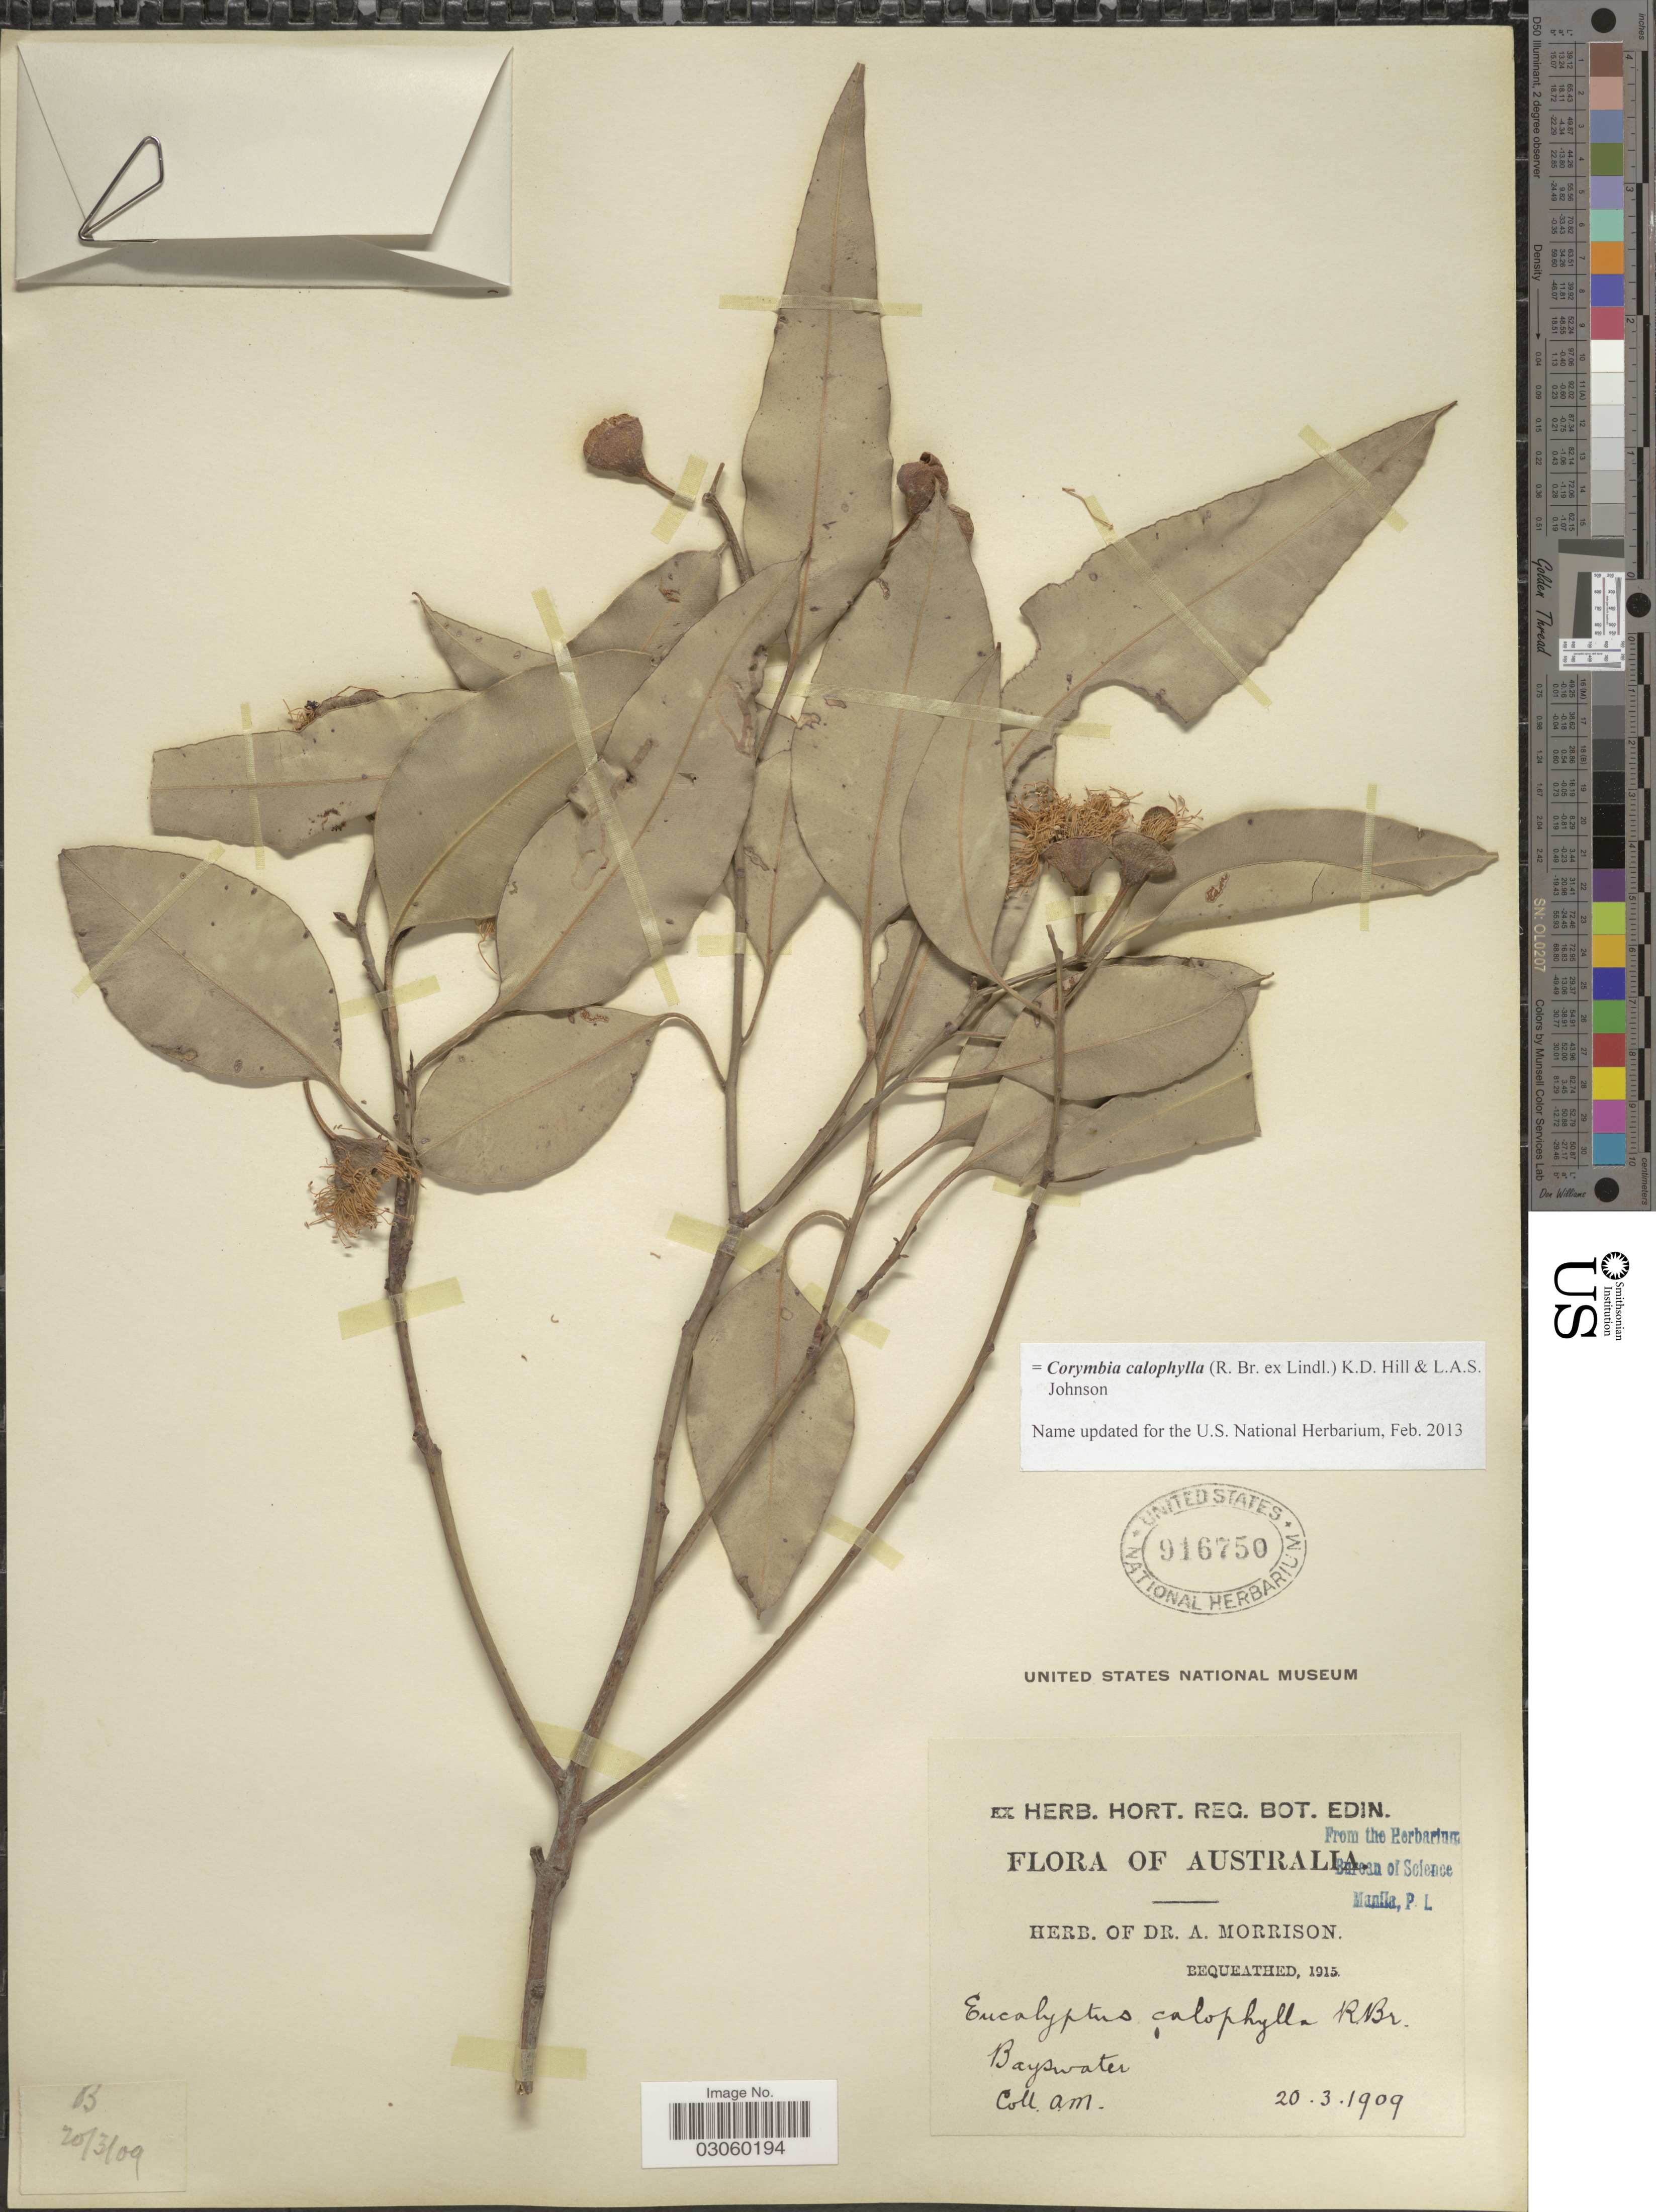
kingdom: Plantae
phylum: Tracheophyta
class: Magnoliopsida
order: Myrtales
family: Myrtaceae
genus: Corymbia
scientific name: Corymbia calophylla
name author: (Lindl.) K.D. Hill & L.A.S. Johnson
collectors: A. Morrison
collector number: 83?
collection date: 1909-03-20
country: Australia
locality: Bayswater.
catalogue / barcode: US 916750